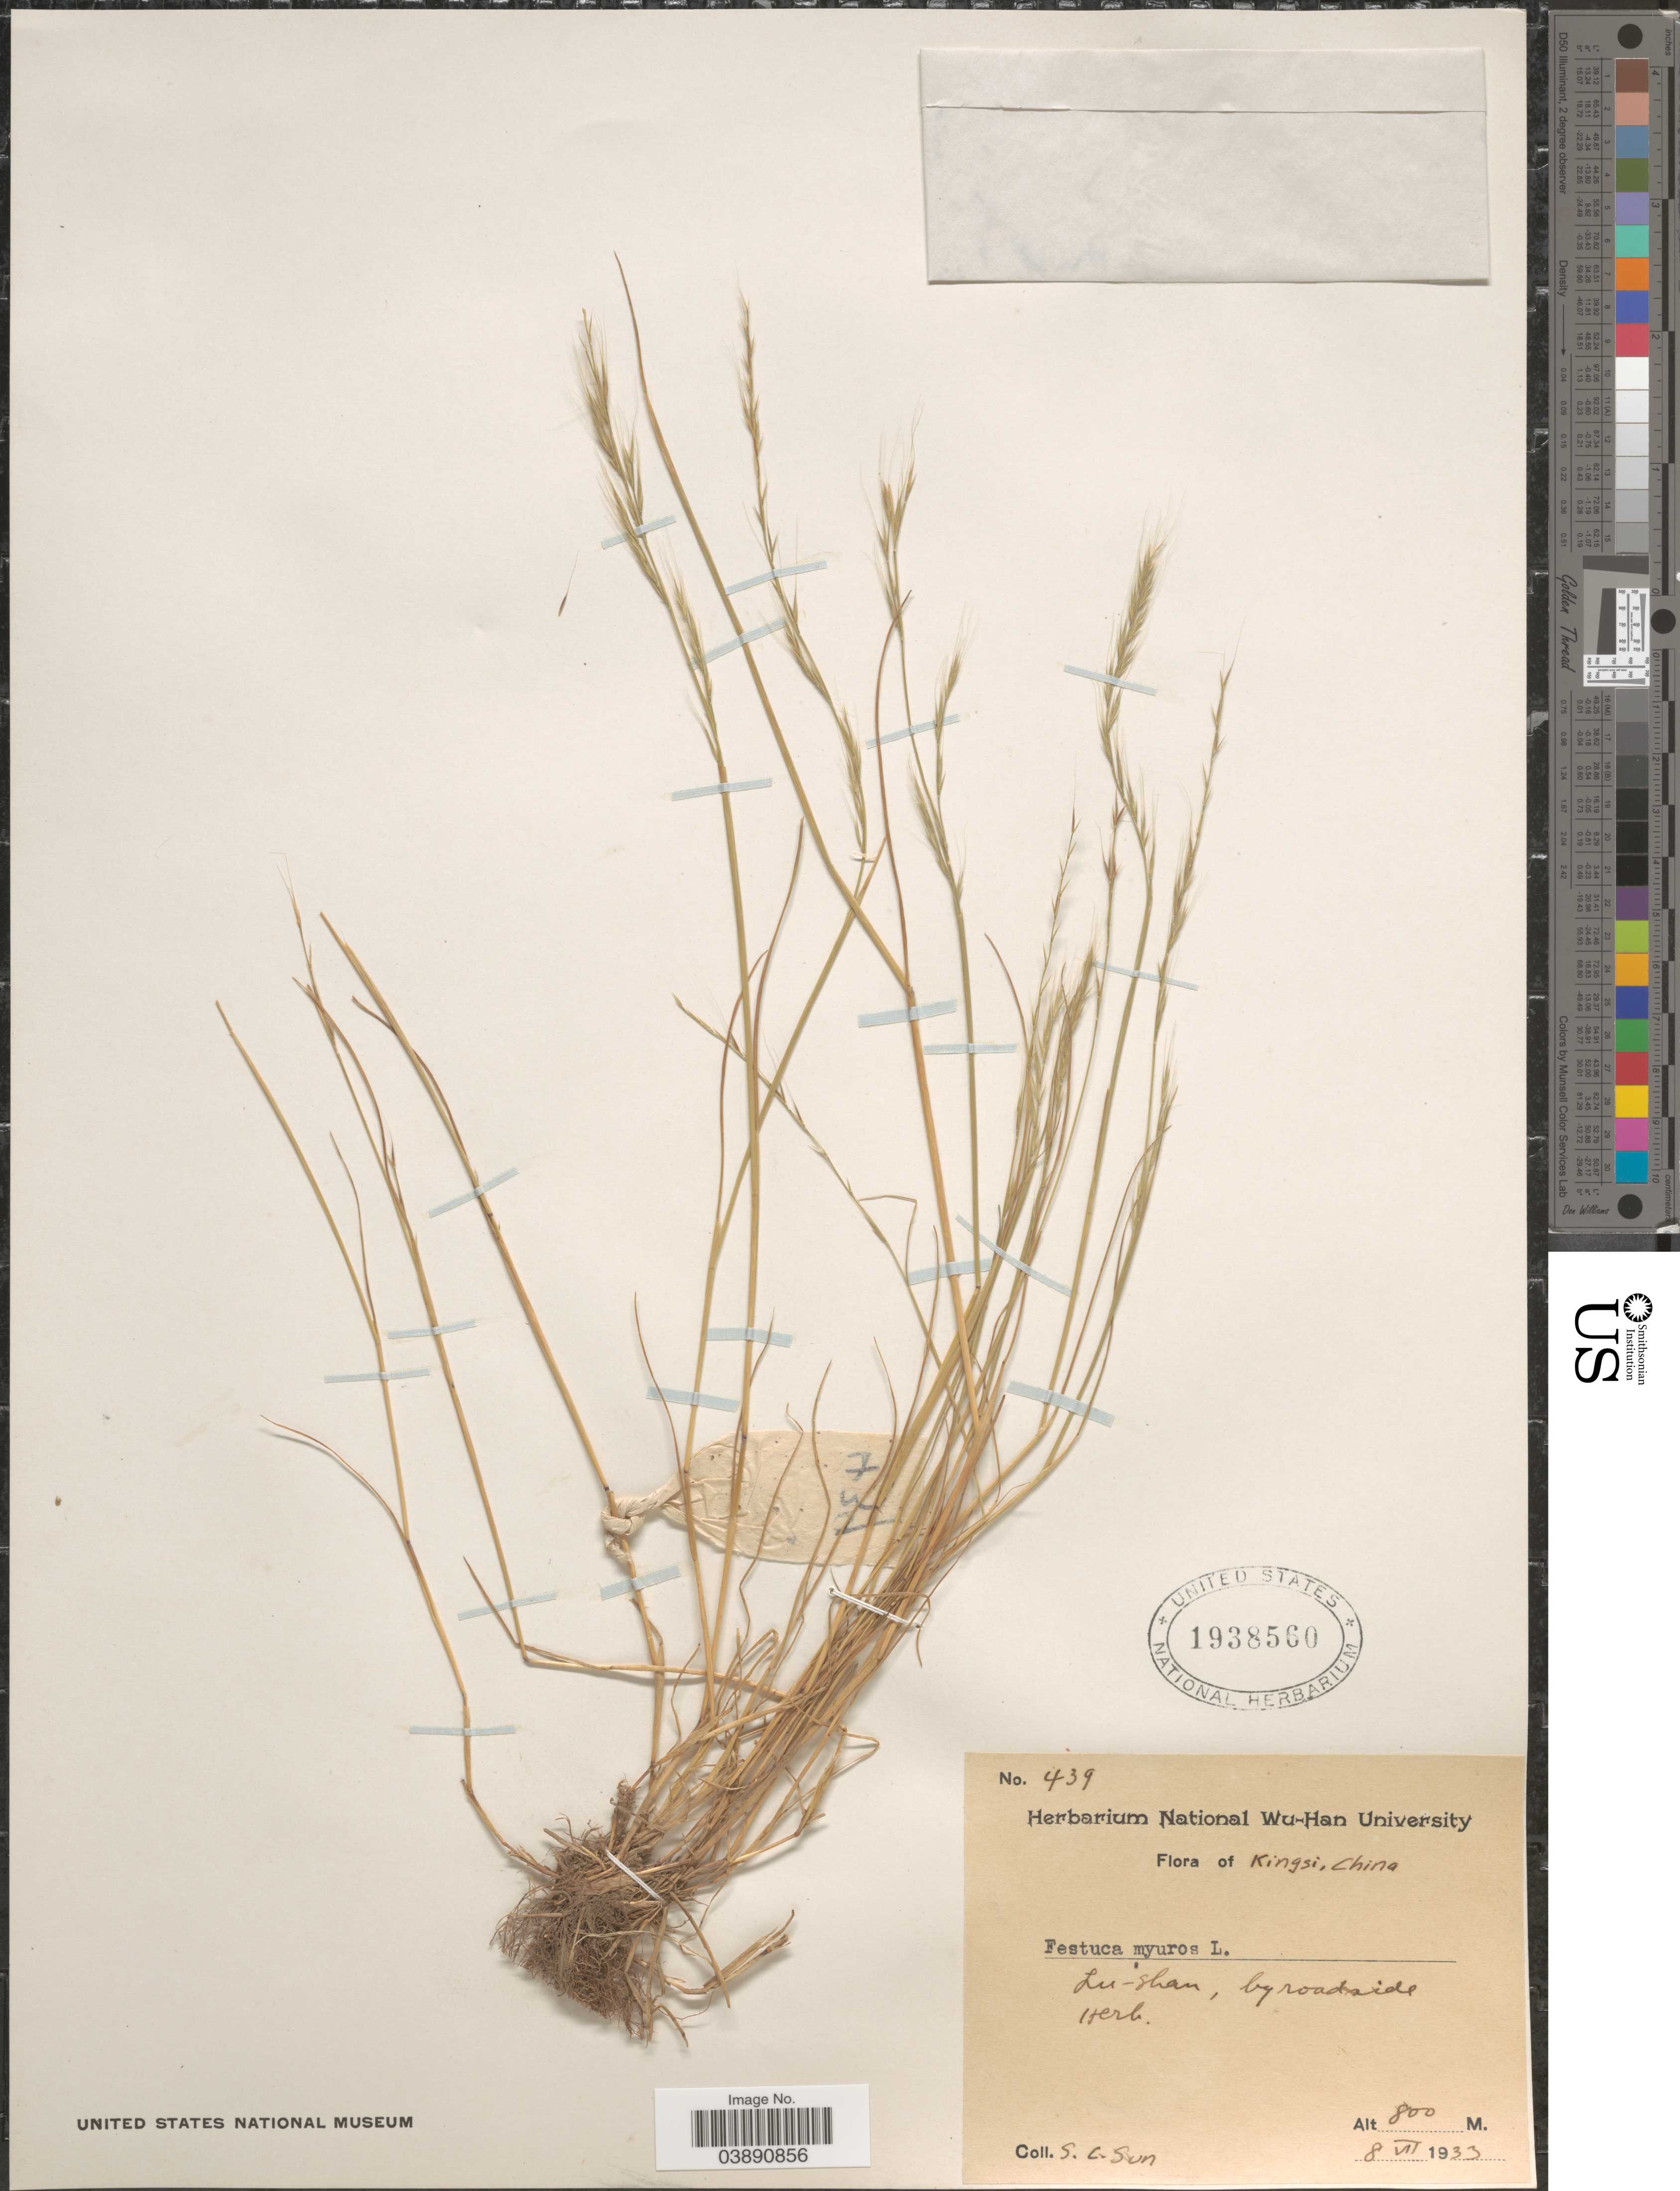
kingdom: Plantae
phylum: Tracheophyta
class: Liliopsida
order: Poales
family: Poaceae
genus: Festuca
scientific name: Festuca myuros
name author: L.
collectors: S. C. Sun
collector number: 439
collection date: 1933-07-08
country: China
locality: Kingsi. Lu-Shan, by roadside.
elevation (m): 800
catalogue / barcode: US 1938560